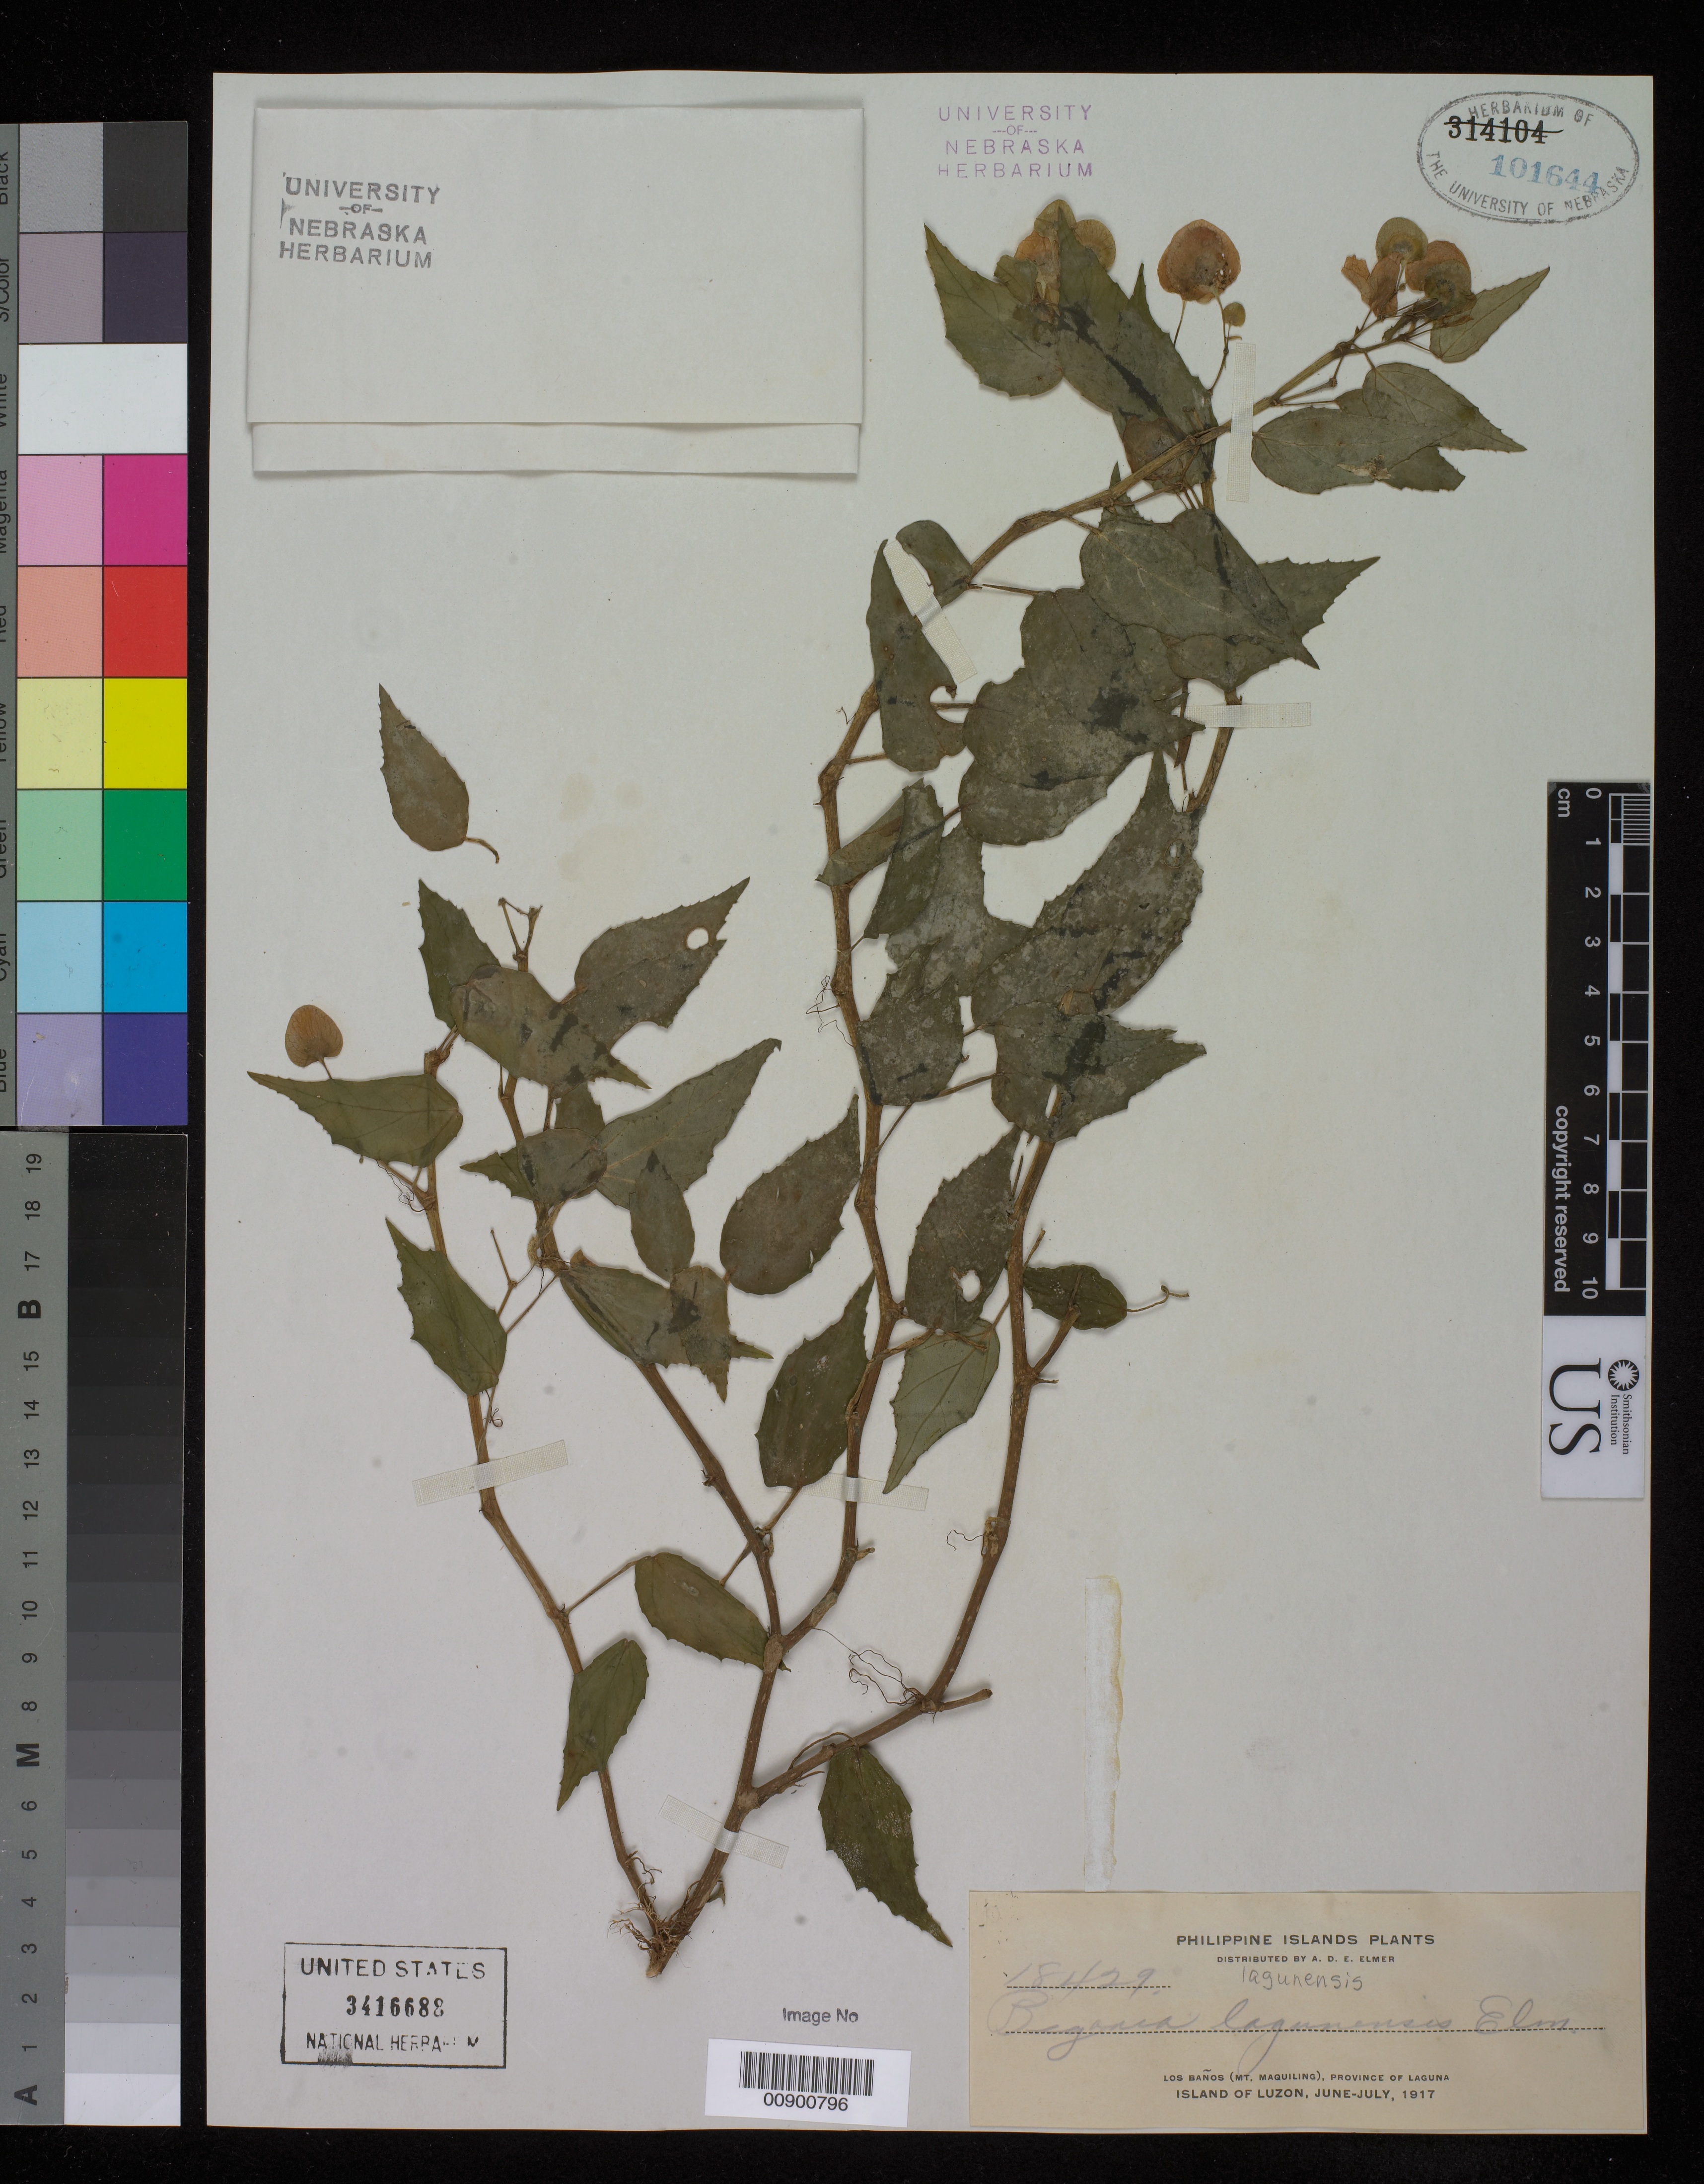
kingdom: Plantae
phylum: Tracheophyta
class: Magnoliopsida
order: Cucurbitales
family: Begoniaceae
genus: Begonia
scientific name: Begonia lagunensis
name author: Elmer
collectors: A. D. E. Elmer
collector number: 18429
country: Philippines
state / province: Calabarzon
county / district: Laguna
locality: Los Banos, Mt. Maquiling.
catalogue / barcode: US 3416688